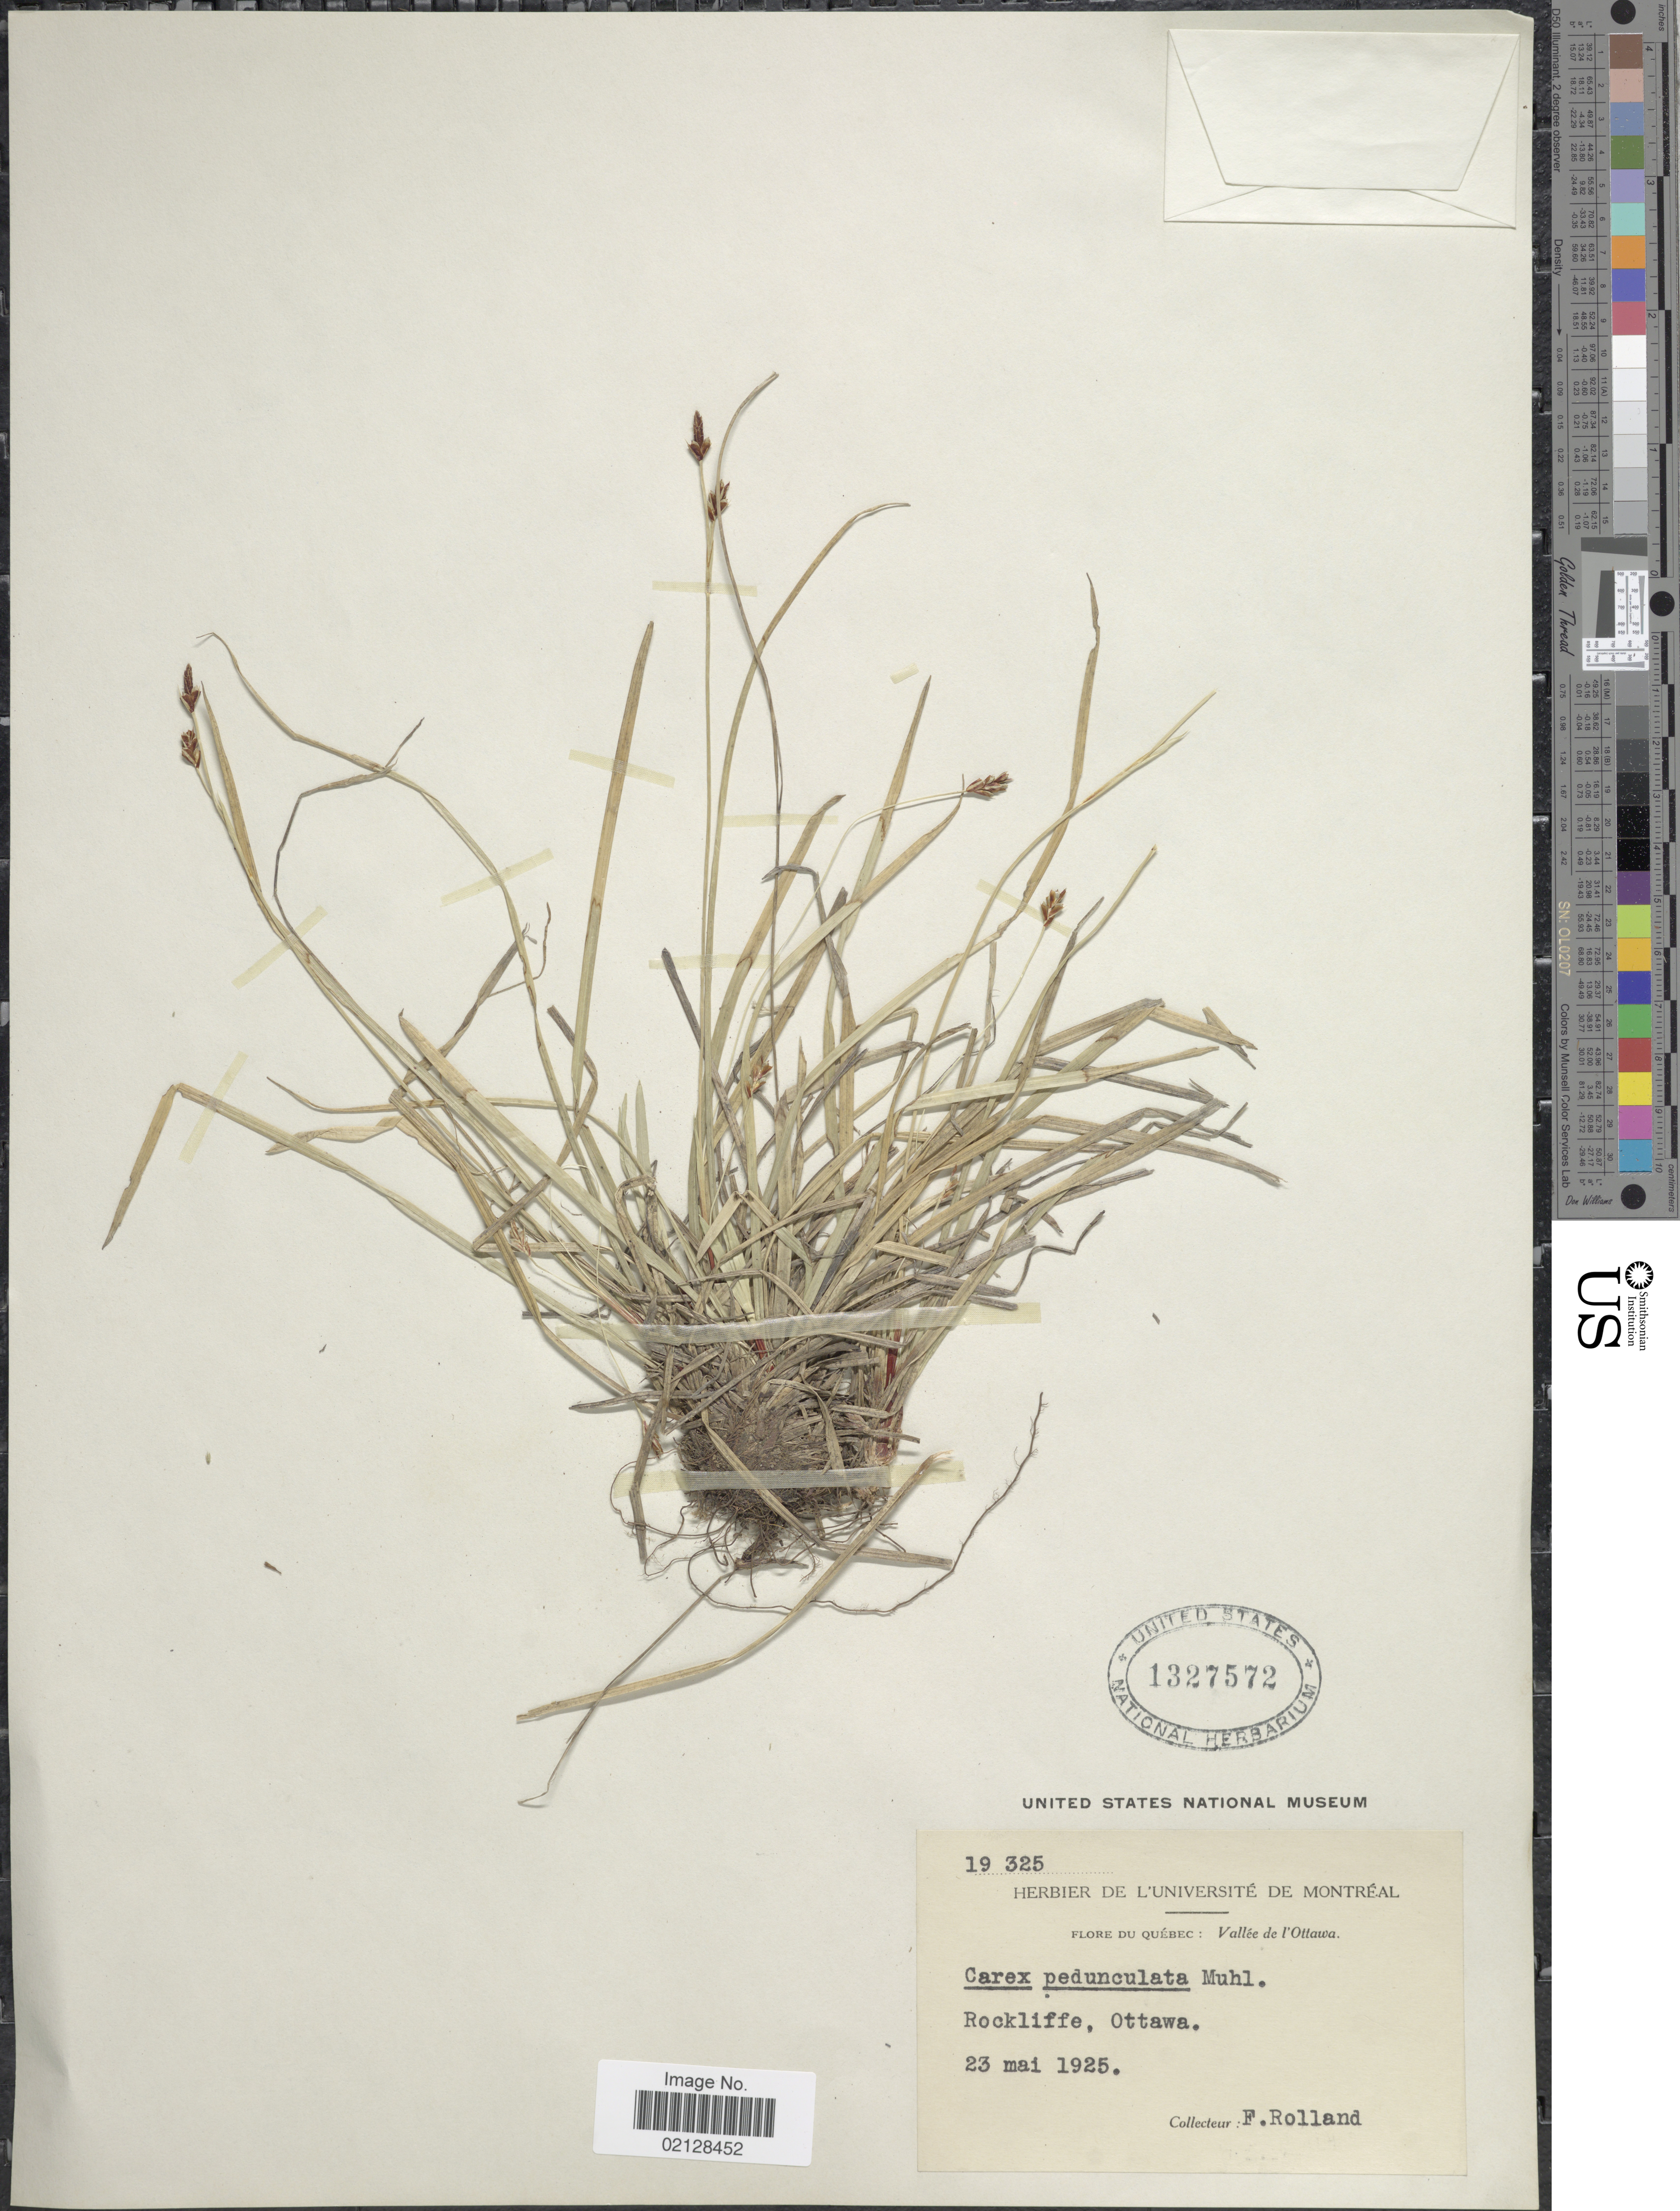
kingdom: Plantae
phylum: Tracheophyta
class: Liliopsida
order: Poales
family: Cyperaceae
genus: Carex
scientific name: Carex pedunculata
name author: Muhl. ex Willd.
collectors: F. Rolland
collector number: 19325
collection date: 1925-05-23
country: Canada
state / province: Quebec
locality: Vallee de l'Ottawa, Rockliffe, Ottawa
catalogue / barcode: US 1327572